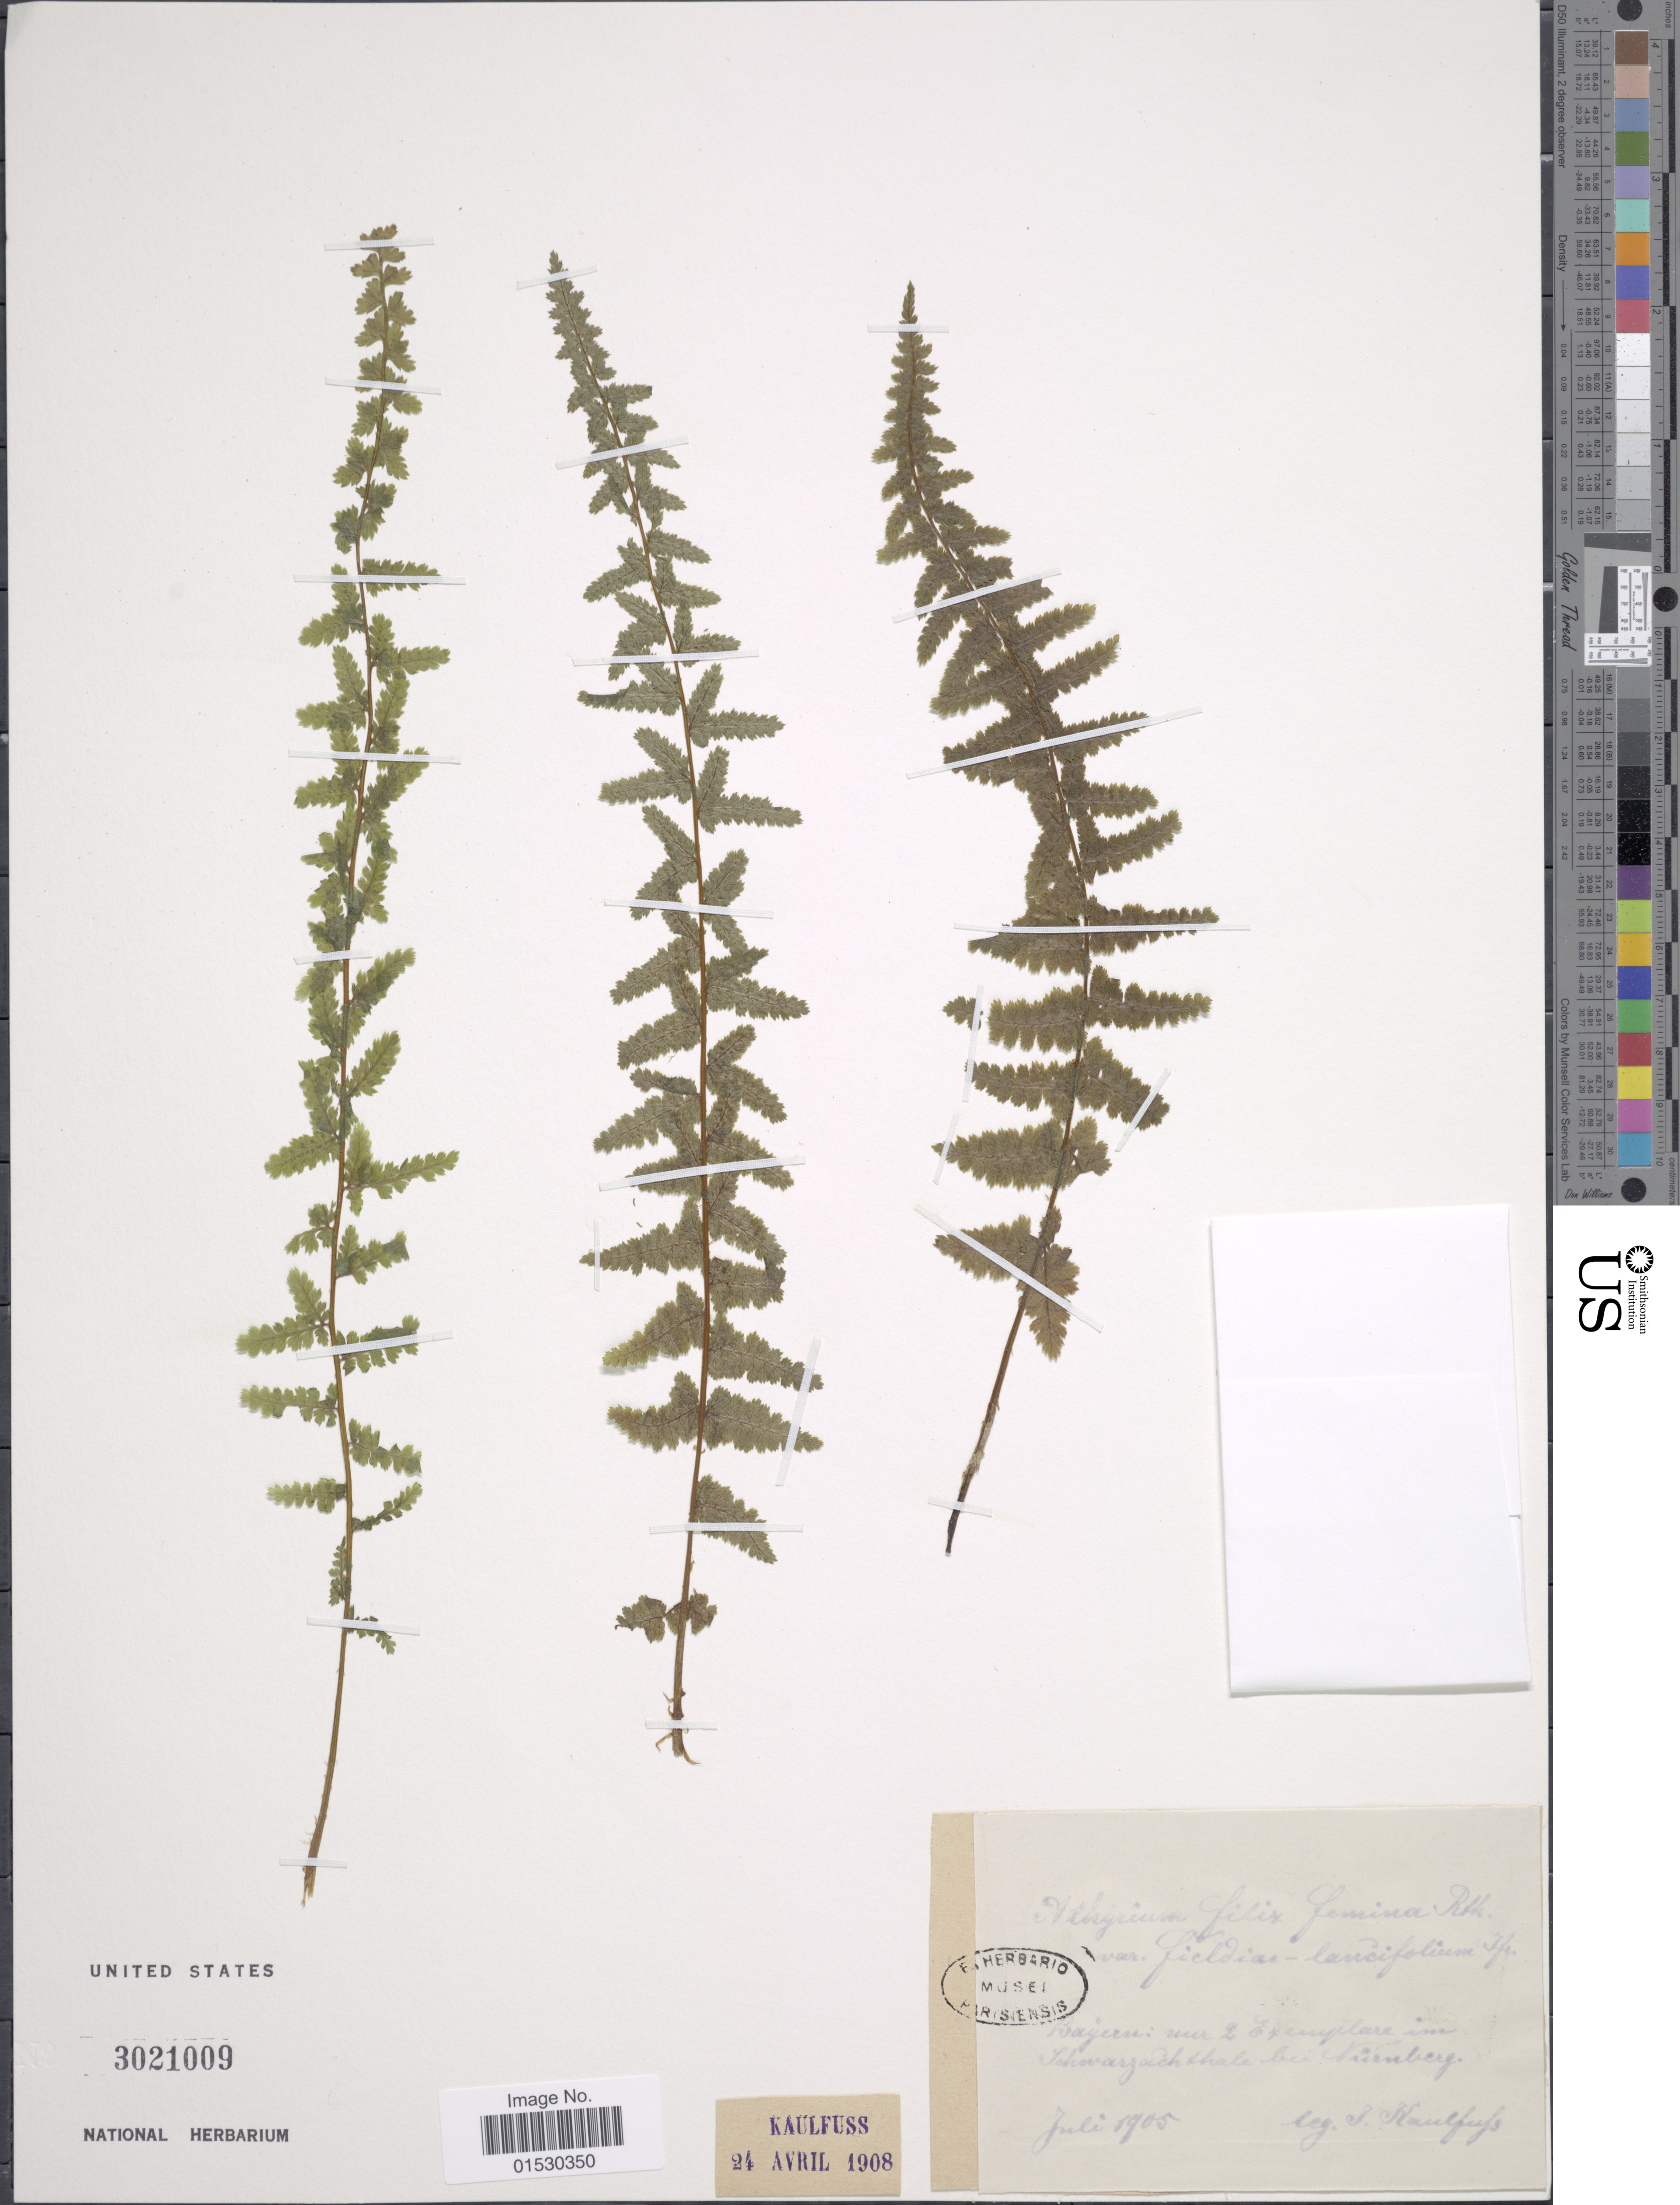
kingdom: Plantae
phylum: Tracheophyta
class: Polypodiopsida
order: Polypodiales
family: Athyriaceae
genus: Athyrium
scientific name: Athyrium filix-femina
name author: (L.) Roth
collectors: J. S. Kaulfuss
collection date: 1905-07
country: Germany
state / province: Bayern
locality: Uur 2 exenqlare om Schwarzich shale bei Nurnberg [interpreted]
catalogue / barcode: US 3021009